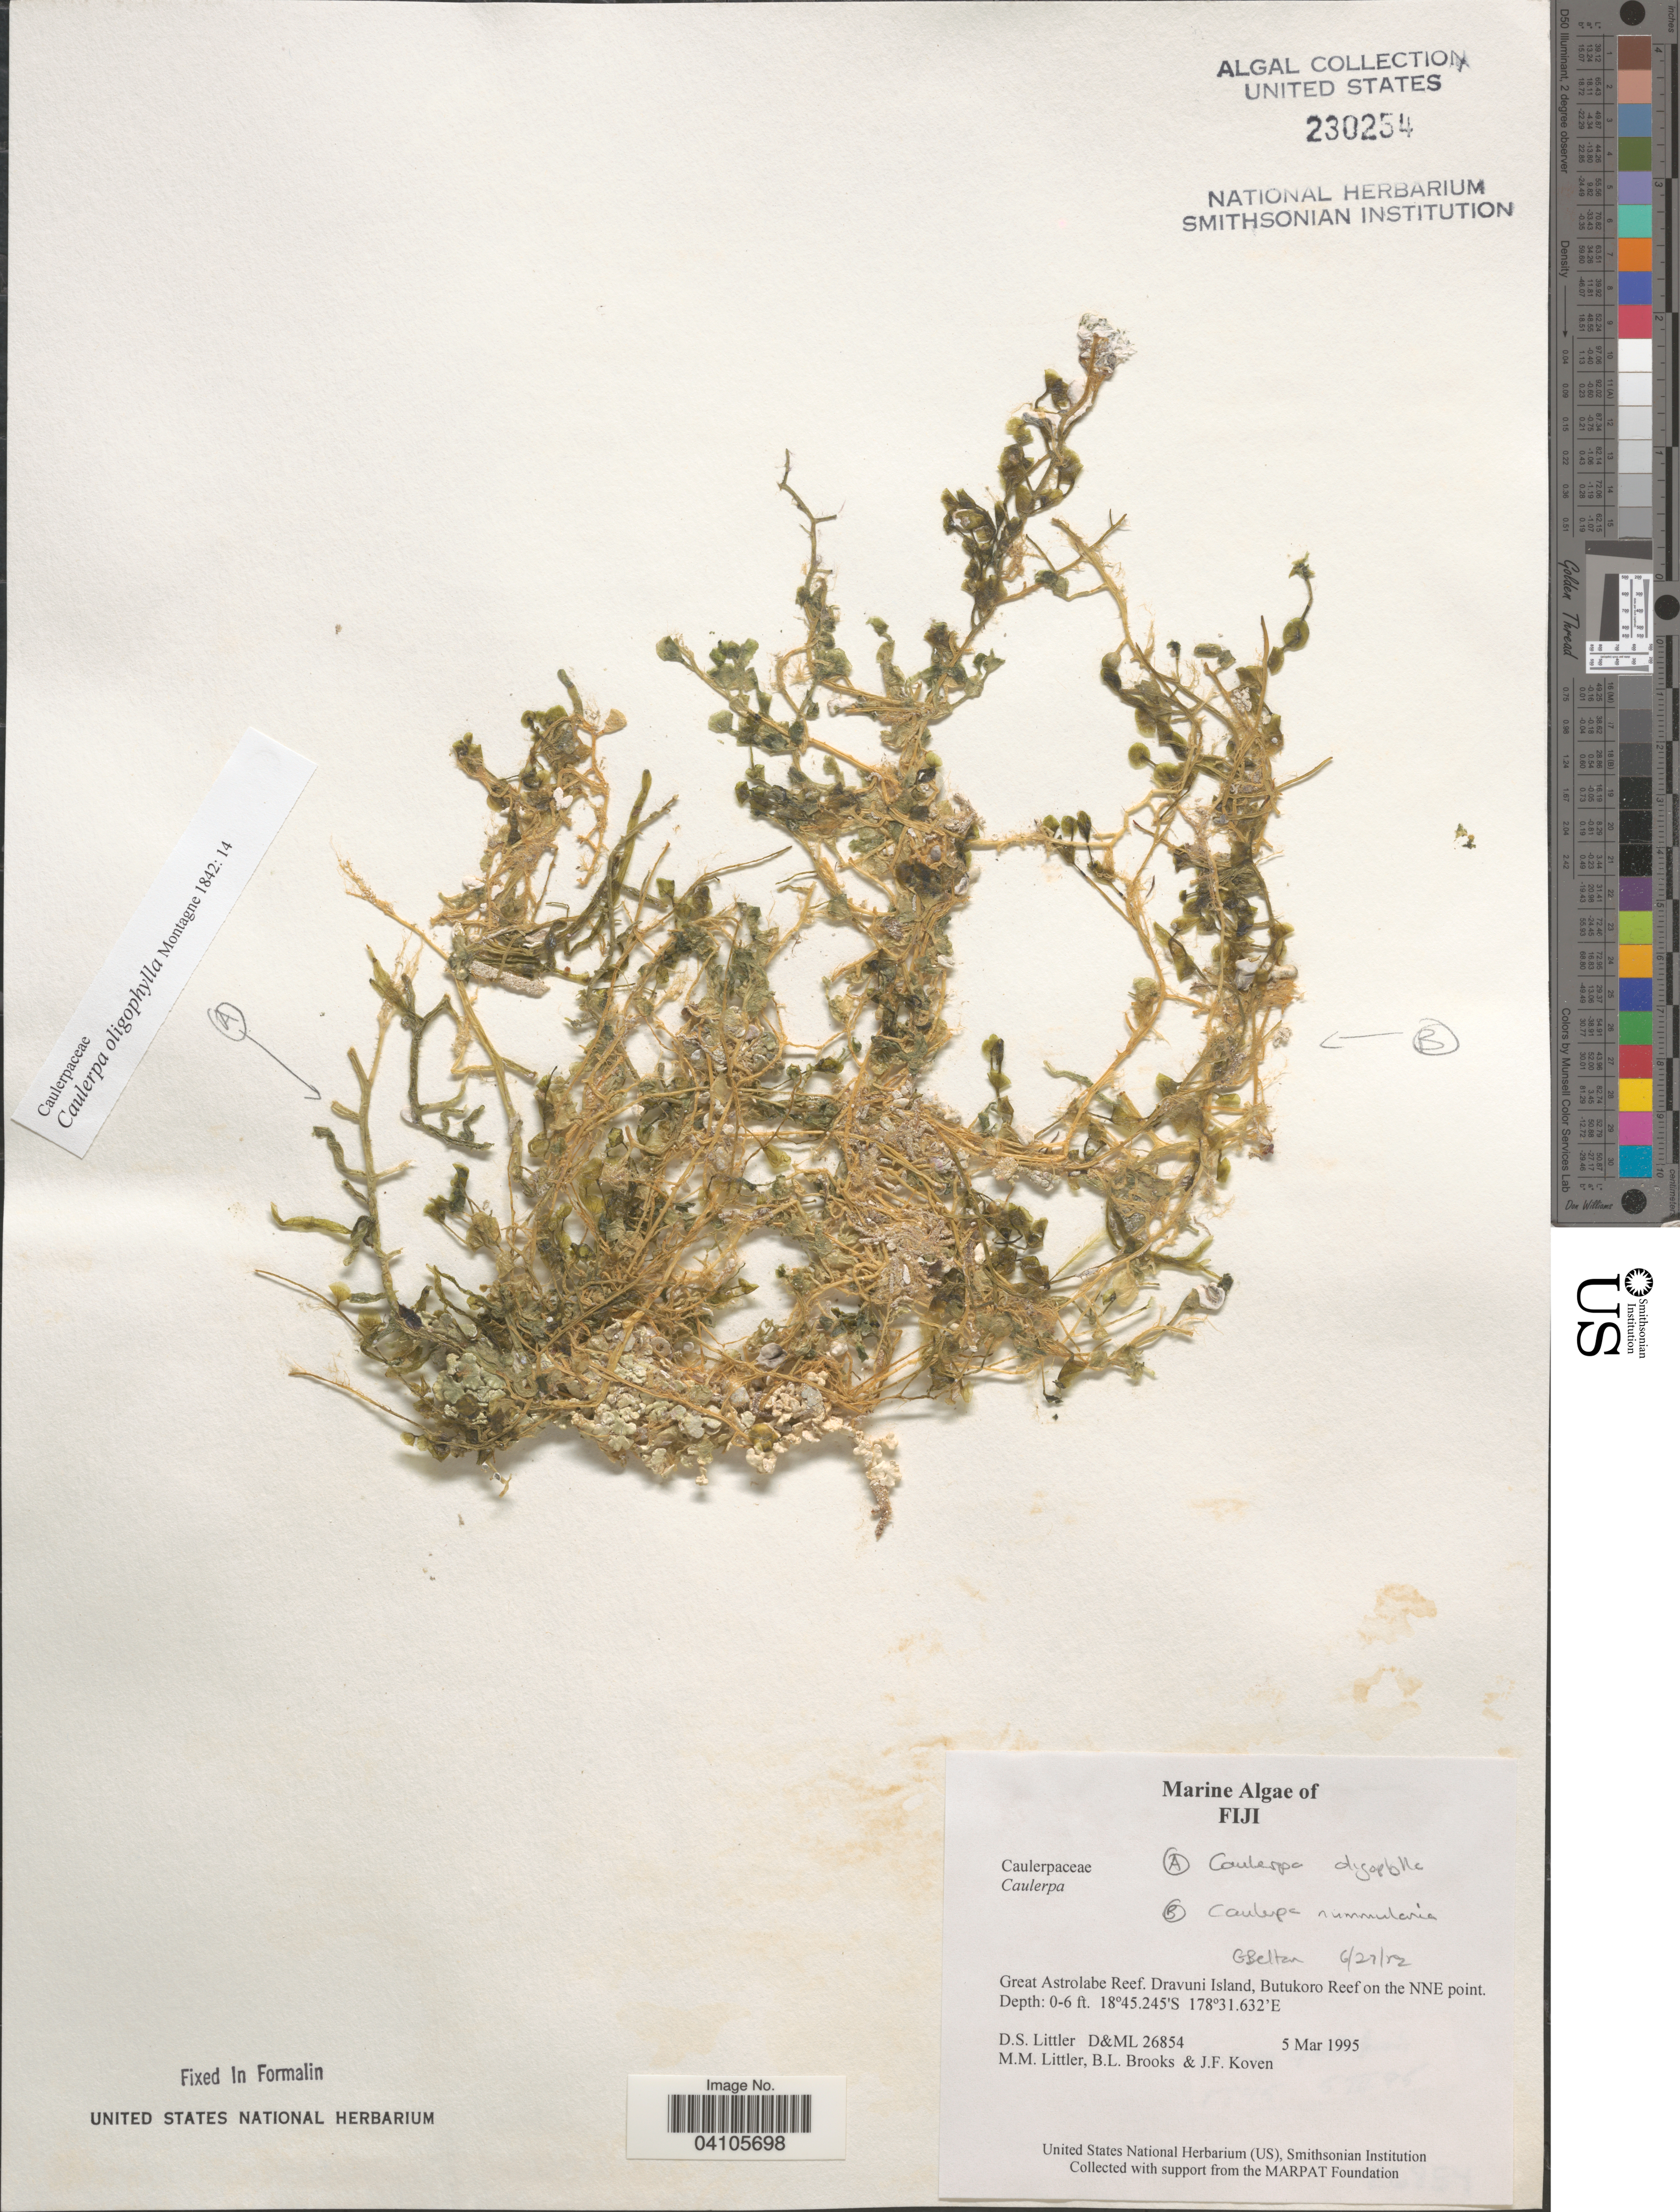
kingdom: Plantae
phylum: Chlorophyta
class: Ulvophyceae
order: Bryopsidales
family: Caulerpaceae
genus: Caulerpa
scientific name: Caulerpa oligophylla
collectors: D. S. Littler, B. Brooks & J. Koven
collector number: D&ML 26854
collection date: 1995-03-05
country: Fiji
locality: Great Astrolabe Reef. Dravuni Island, Butukoro Reef on the NNE point.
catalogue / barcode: US 230254